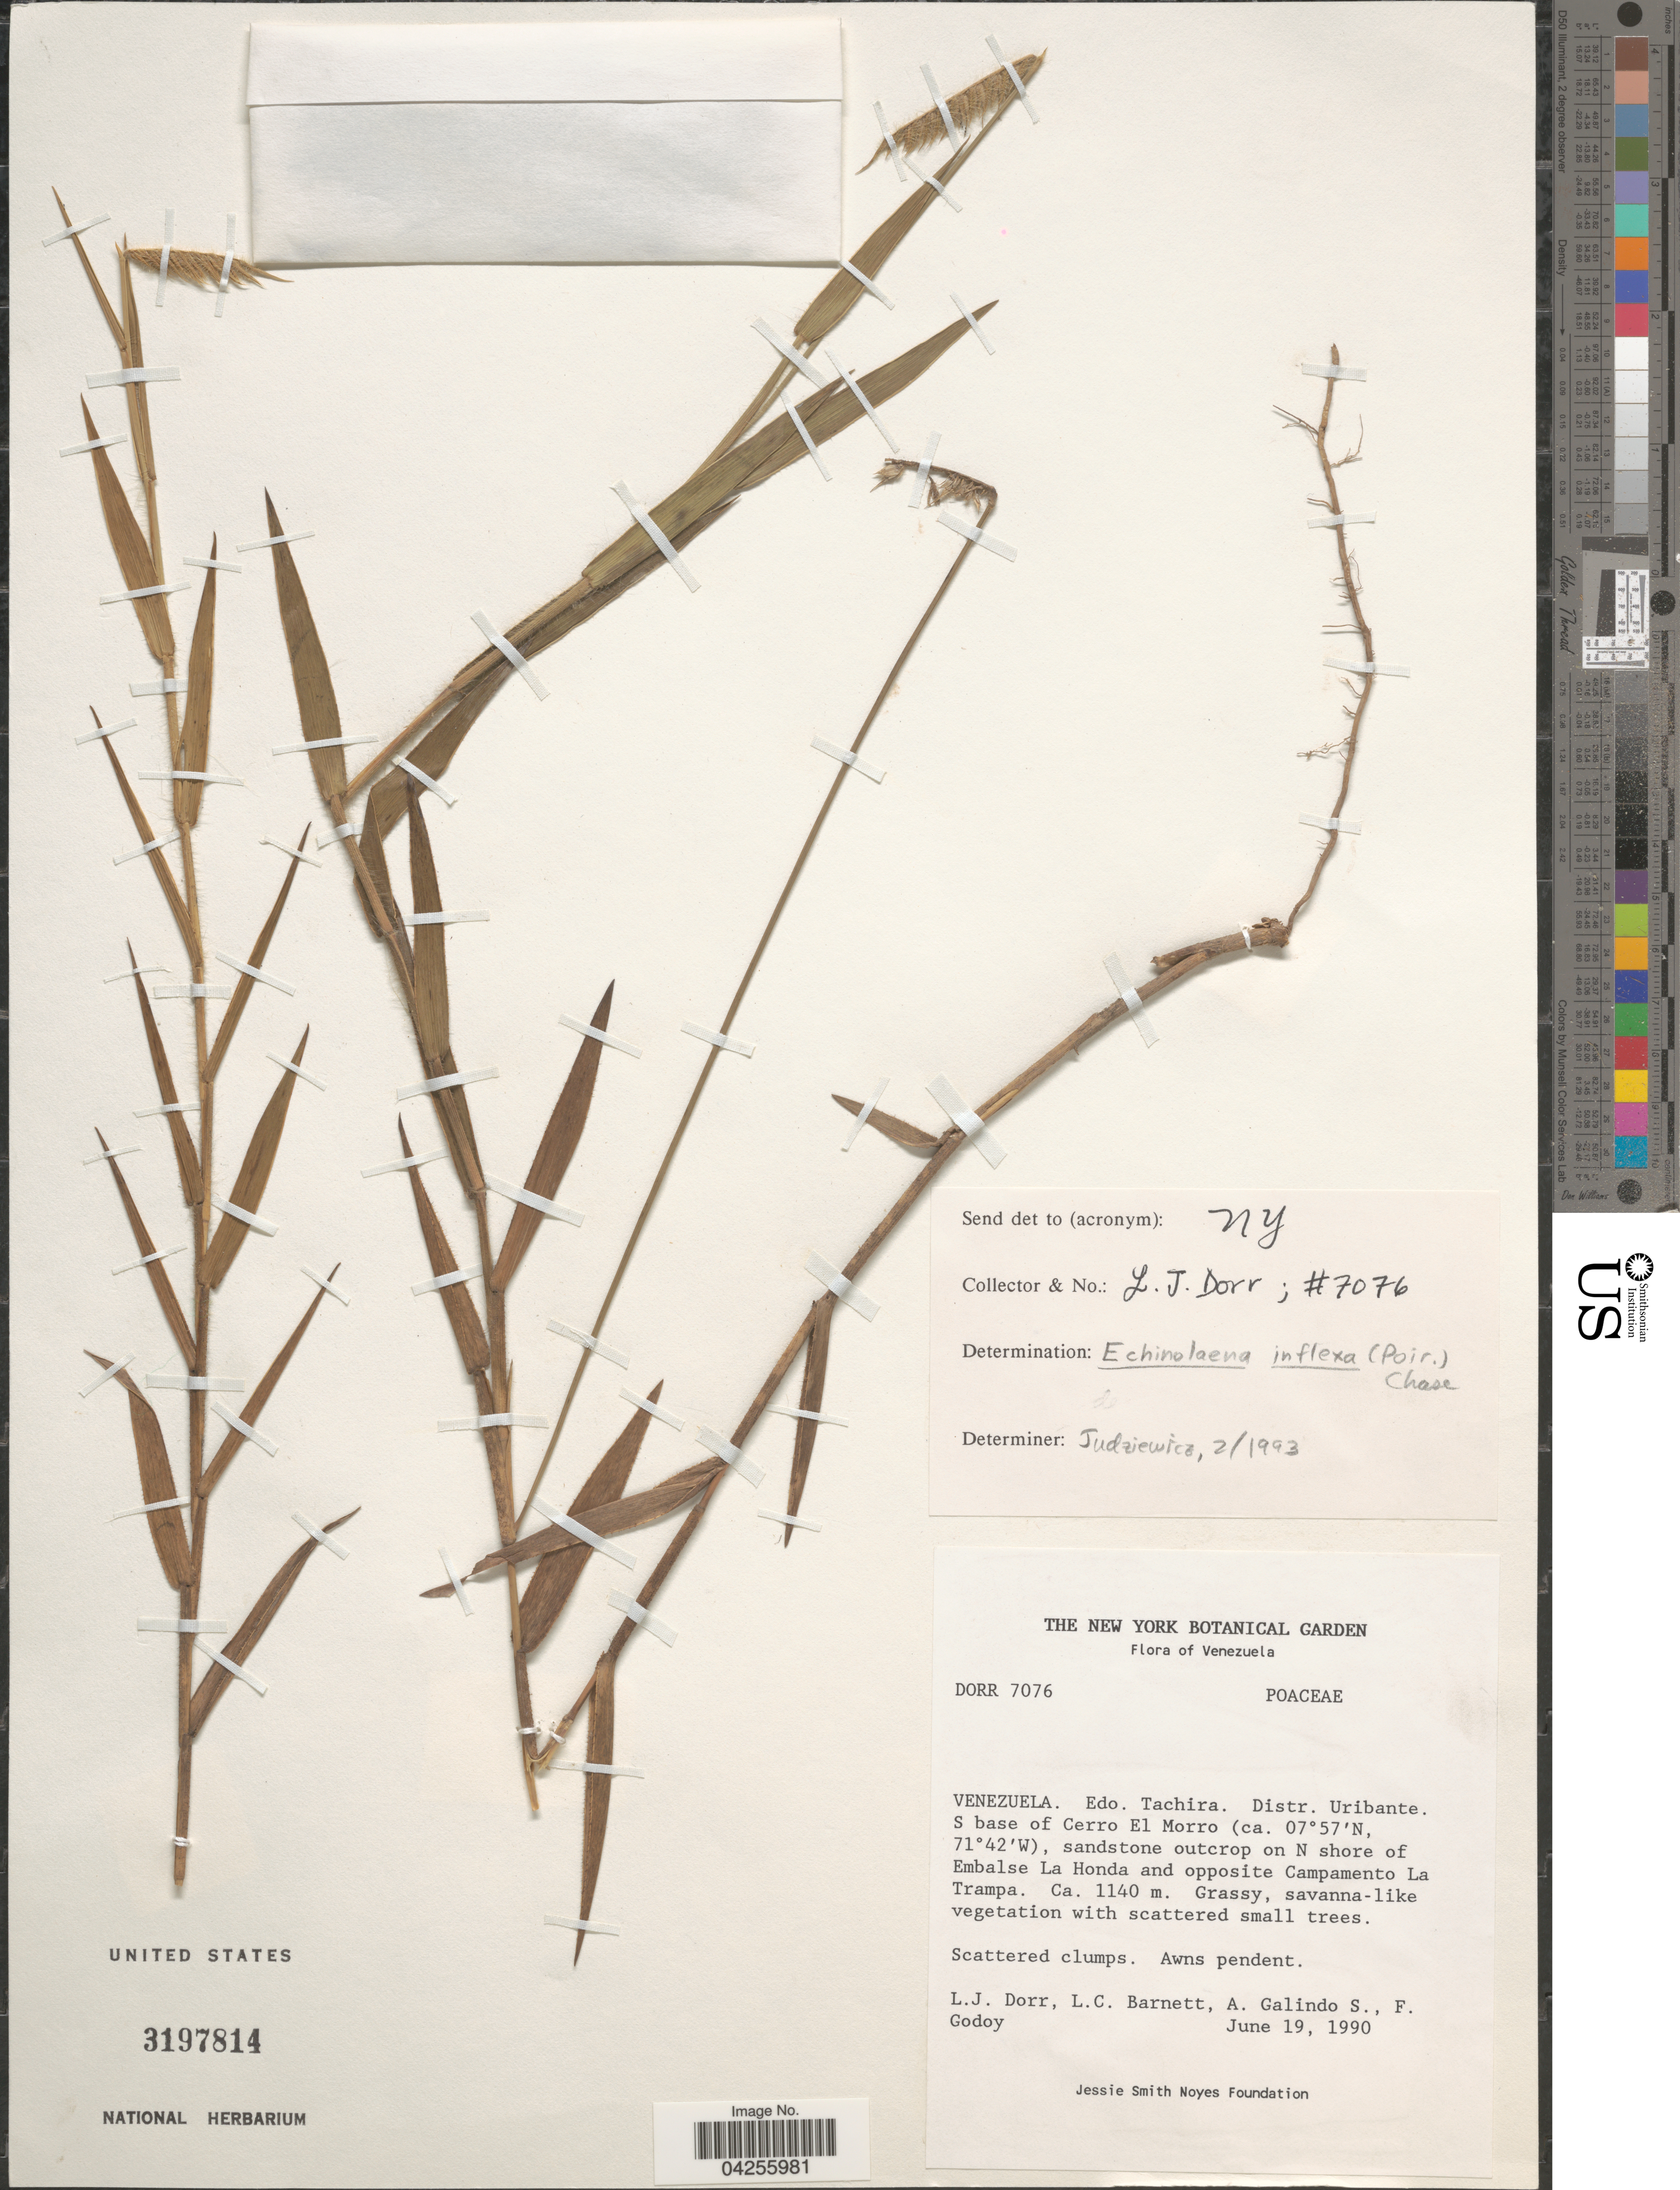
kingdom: Plantae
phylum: Tracheophyta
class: Liliopsida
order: Poales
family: Poaceae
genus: Echinolaena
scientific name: Echinolaena inflexa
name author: (Poir.) Chase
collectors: L. J. Dorr, L. C. Barnett, A. Galindo S. & F. Godoy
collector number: DORR7076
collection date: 1990-06-19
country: Venezuela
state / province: Táchira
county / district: Uribante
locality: S base of Cerro El Morro, sandstone outcrop on N shore of Embalse La Honda and opposite Campamento La Trampa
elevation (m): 1140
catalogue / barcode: US 3197814